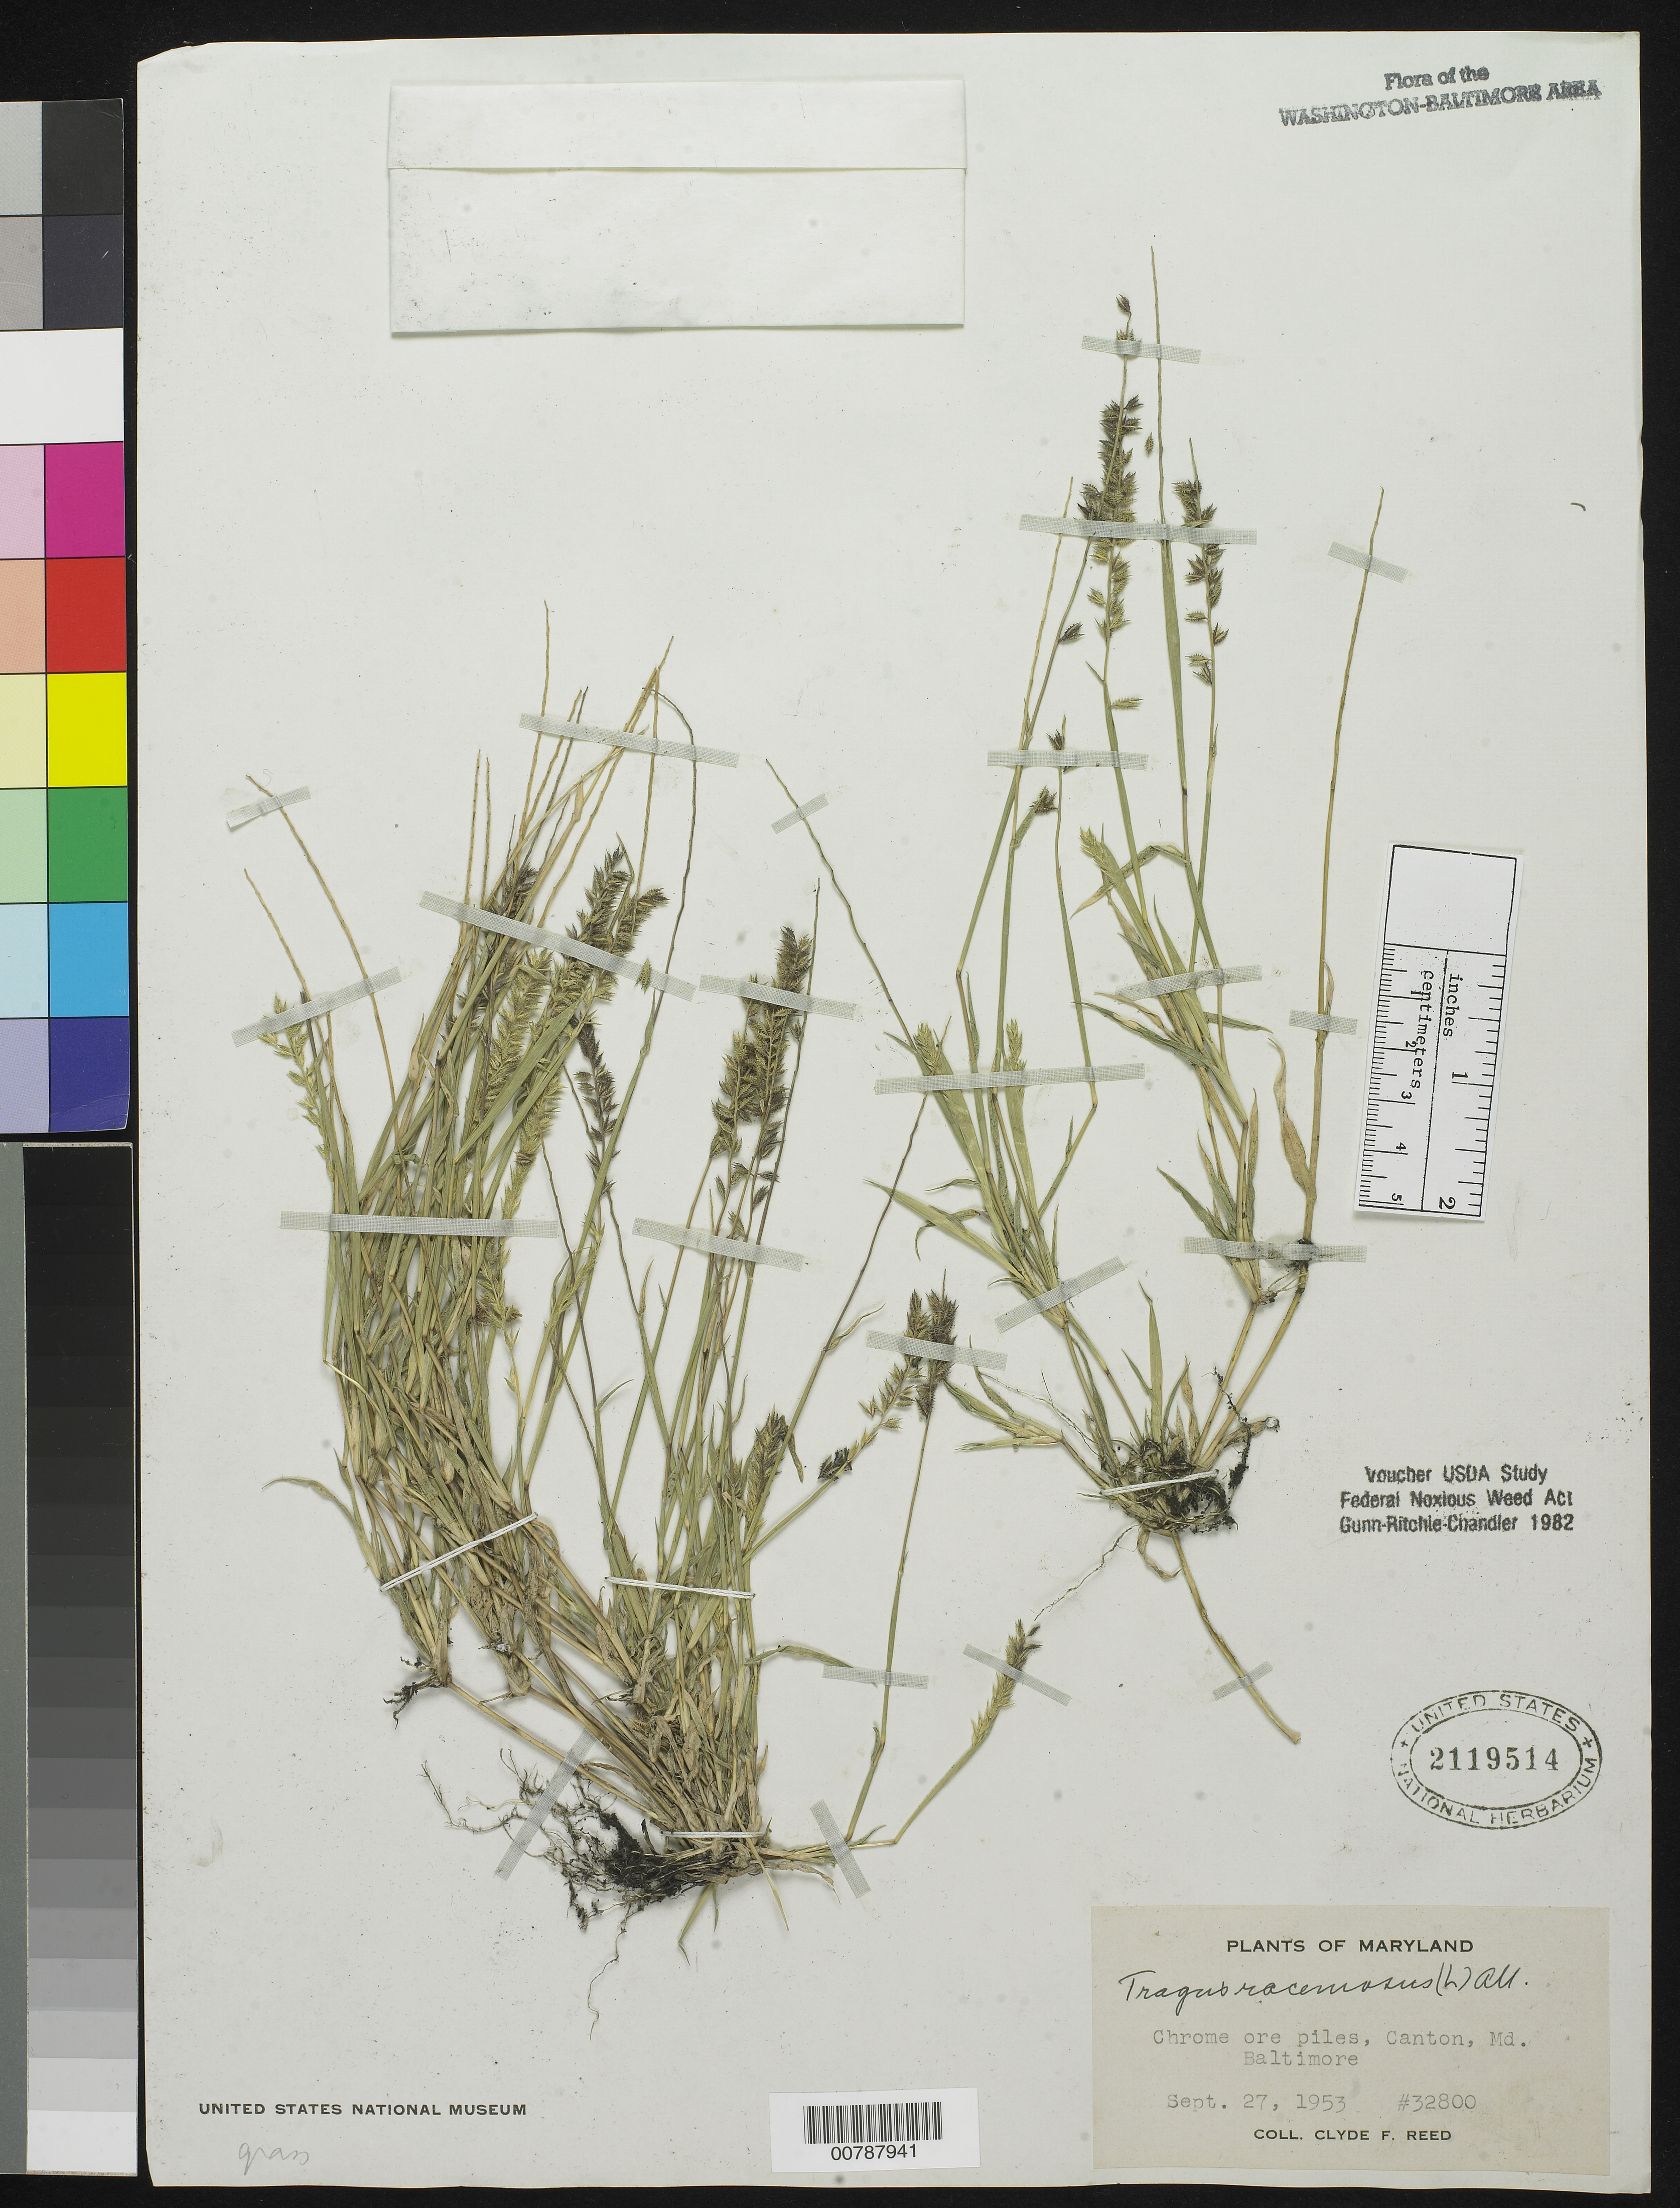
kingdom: Plantae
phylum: Tracheophyta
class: Liliopsida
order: Poales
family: Poaceae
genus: Tragus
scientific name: Tragus racemosus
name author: (L.) Haller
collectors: C. F. Reed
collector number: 32800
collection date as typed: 27 Sep 1953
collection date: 1953-09-27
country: United States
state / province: Maryland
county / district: City of Baltimore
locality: Canton, Baltimore, chrome ore piles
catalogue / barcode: US 2119514